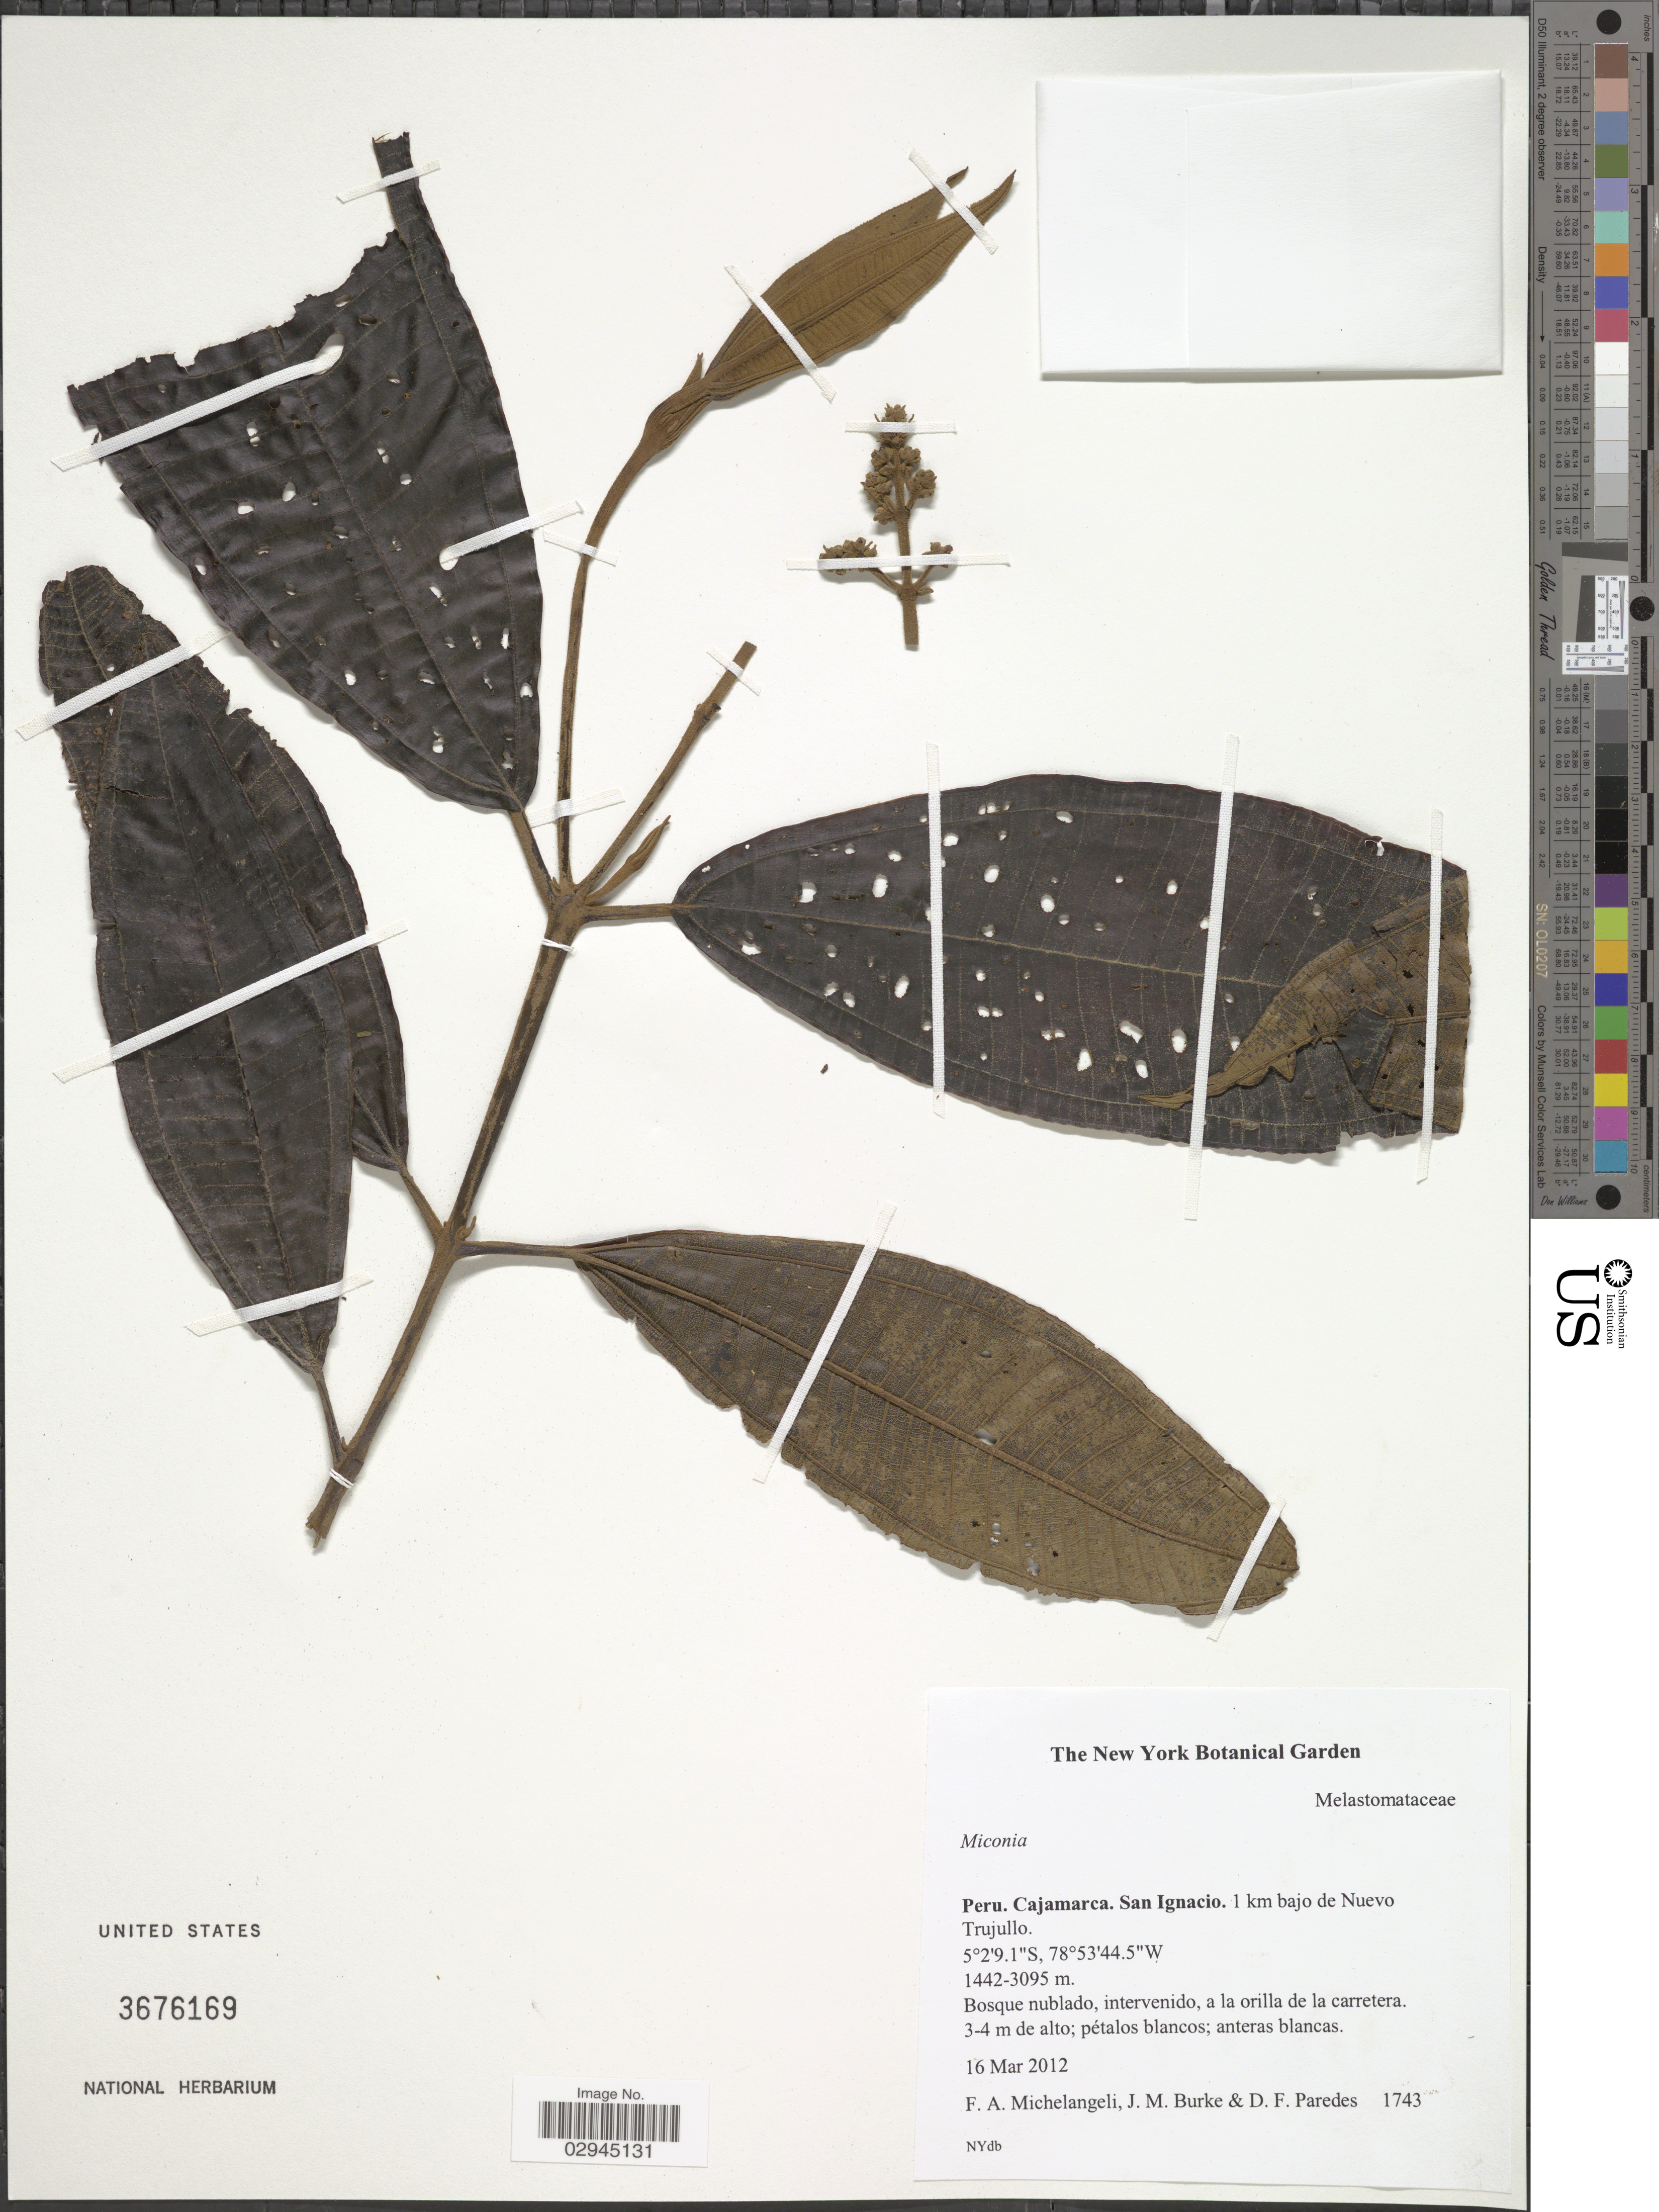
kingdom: Plantae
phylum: Tracheophyta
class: Magnoliopsida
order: Myrtales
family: Melastomataceae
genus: Miconia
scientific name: Miconia sp.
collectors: F. A. Michelangeli, Jac. M. Burke & D. Paredes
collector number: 1743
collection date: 2012-03-16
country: Peru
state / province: Cajamarca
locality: San Ignacio. 1 km bajo de Nuevo Trujillo.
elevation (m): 1442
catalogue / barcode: US 3676169